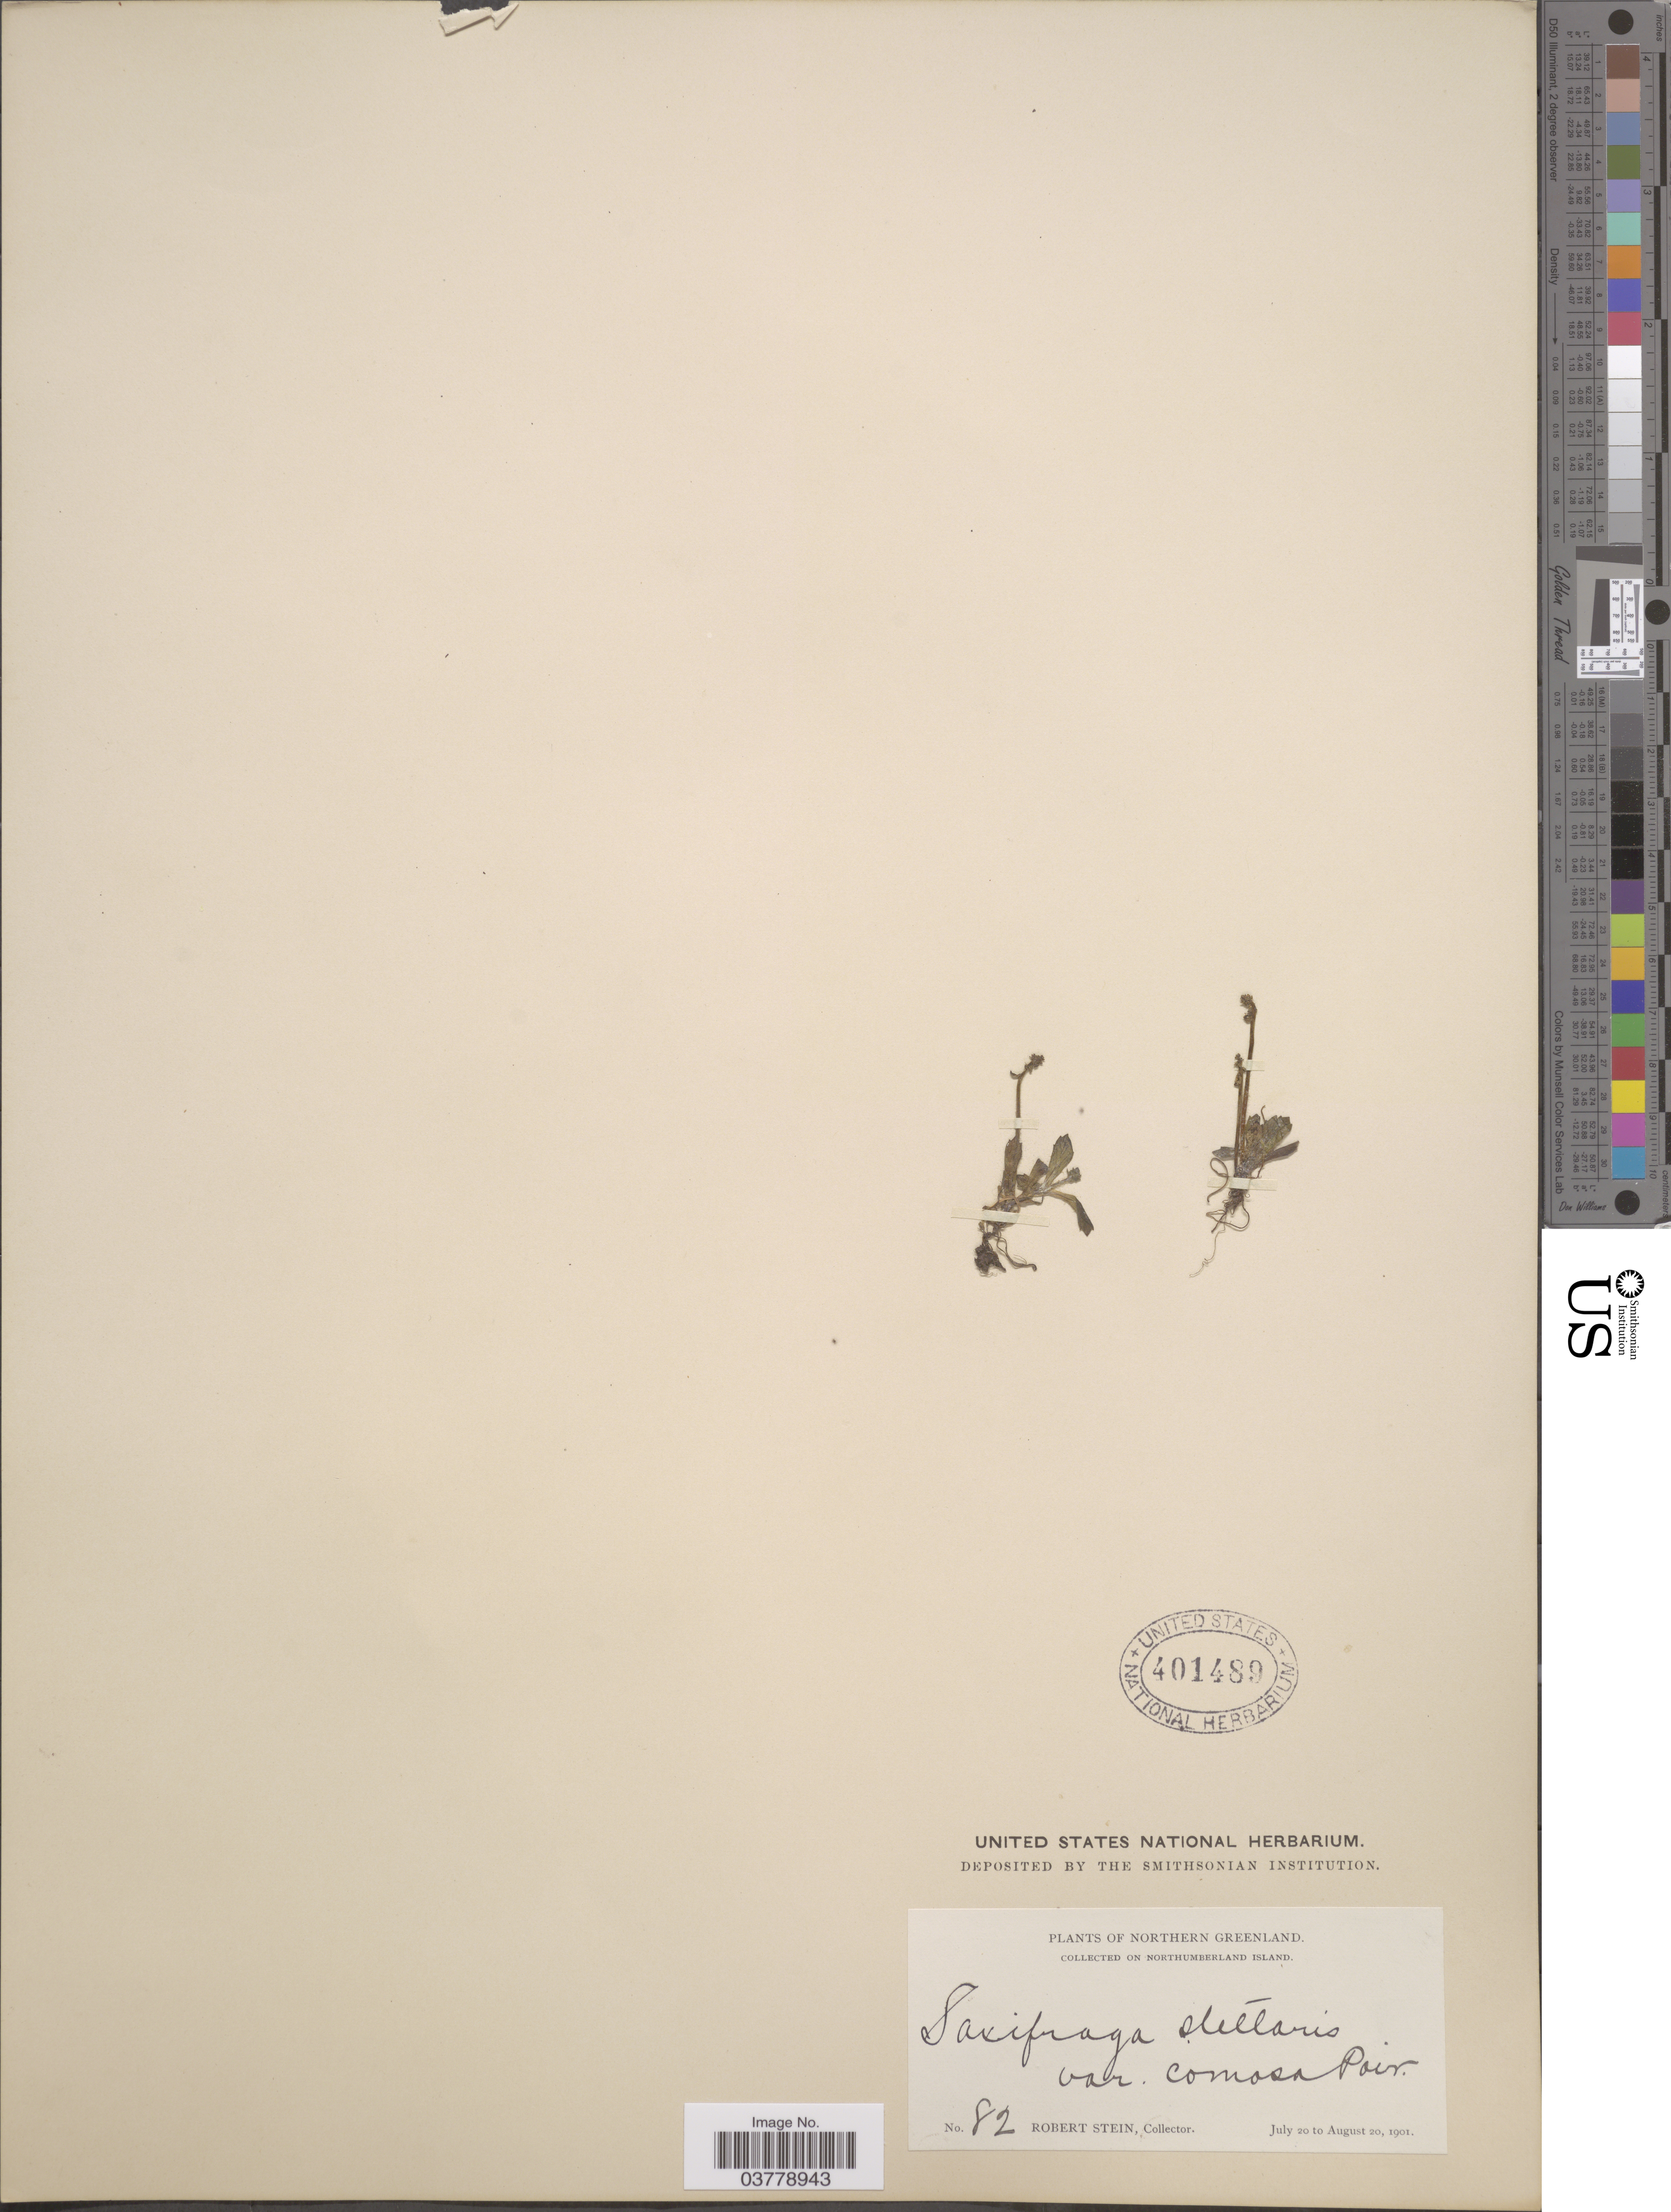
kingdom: Plantae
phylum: Tracheophyta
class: Magnoliopsida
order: Saxifragales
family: Saxifragaceae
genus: Micranthes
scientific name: Micranthes foliolosa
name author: (R. Br.) Gornall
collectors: R. Stein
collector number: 82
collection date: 1901-07-20/1901-08-20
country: Greenland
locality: Northern Greenland. Northumberland Island.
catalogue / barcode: US 401489